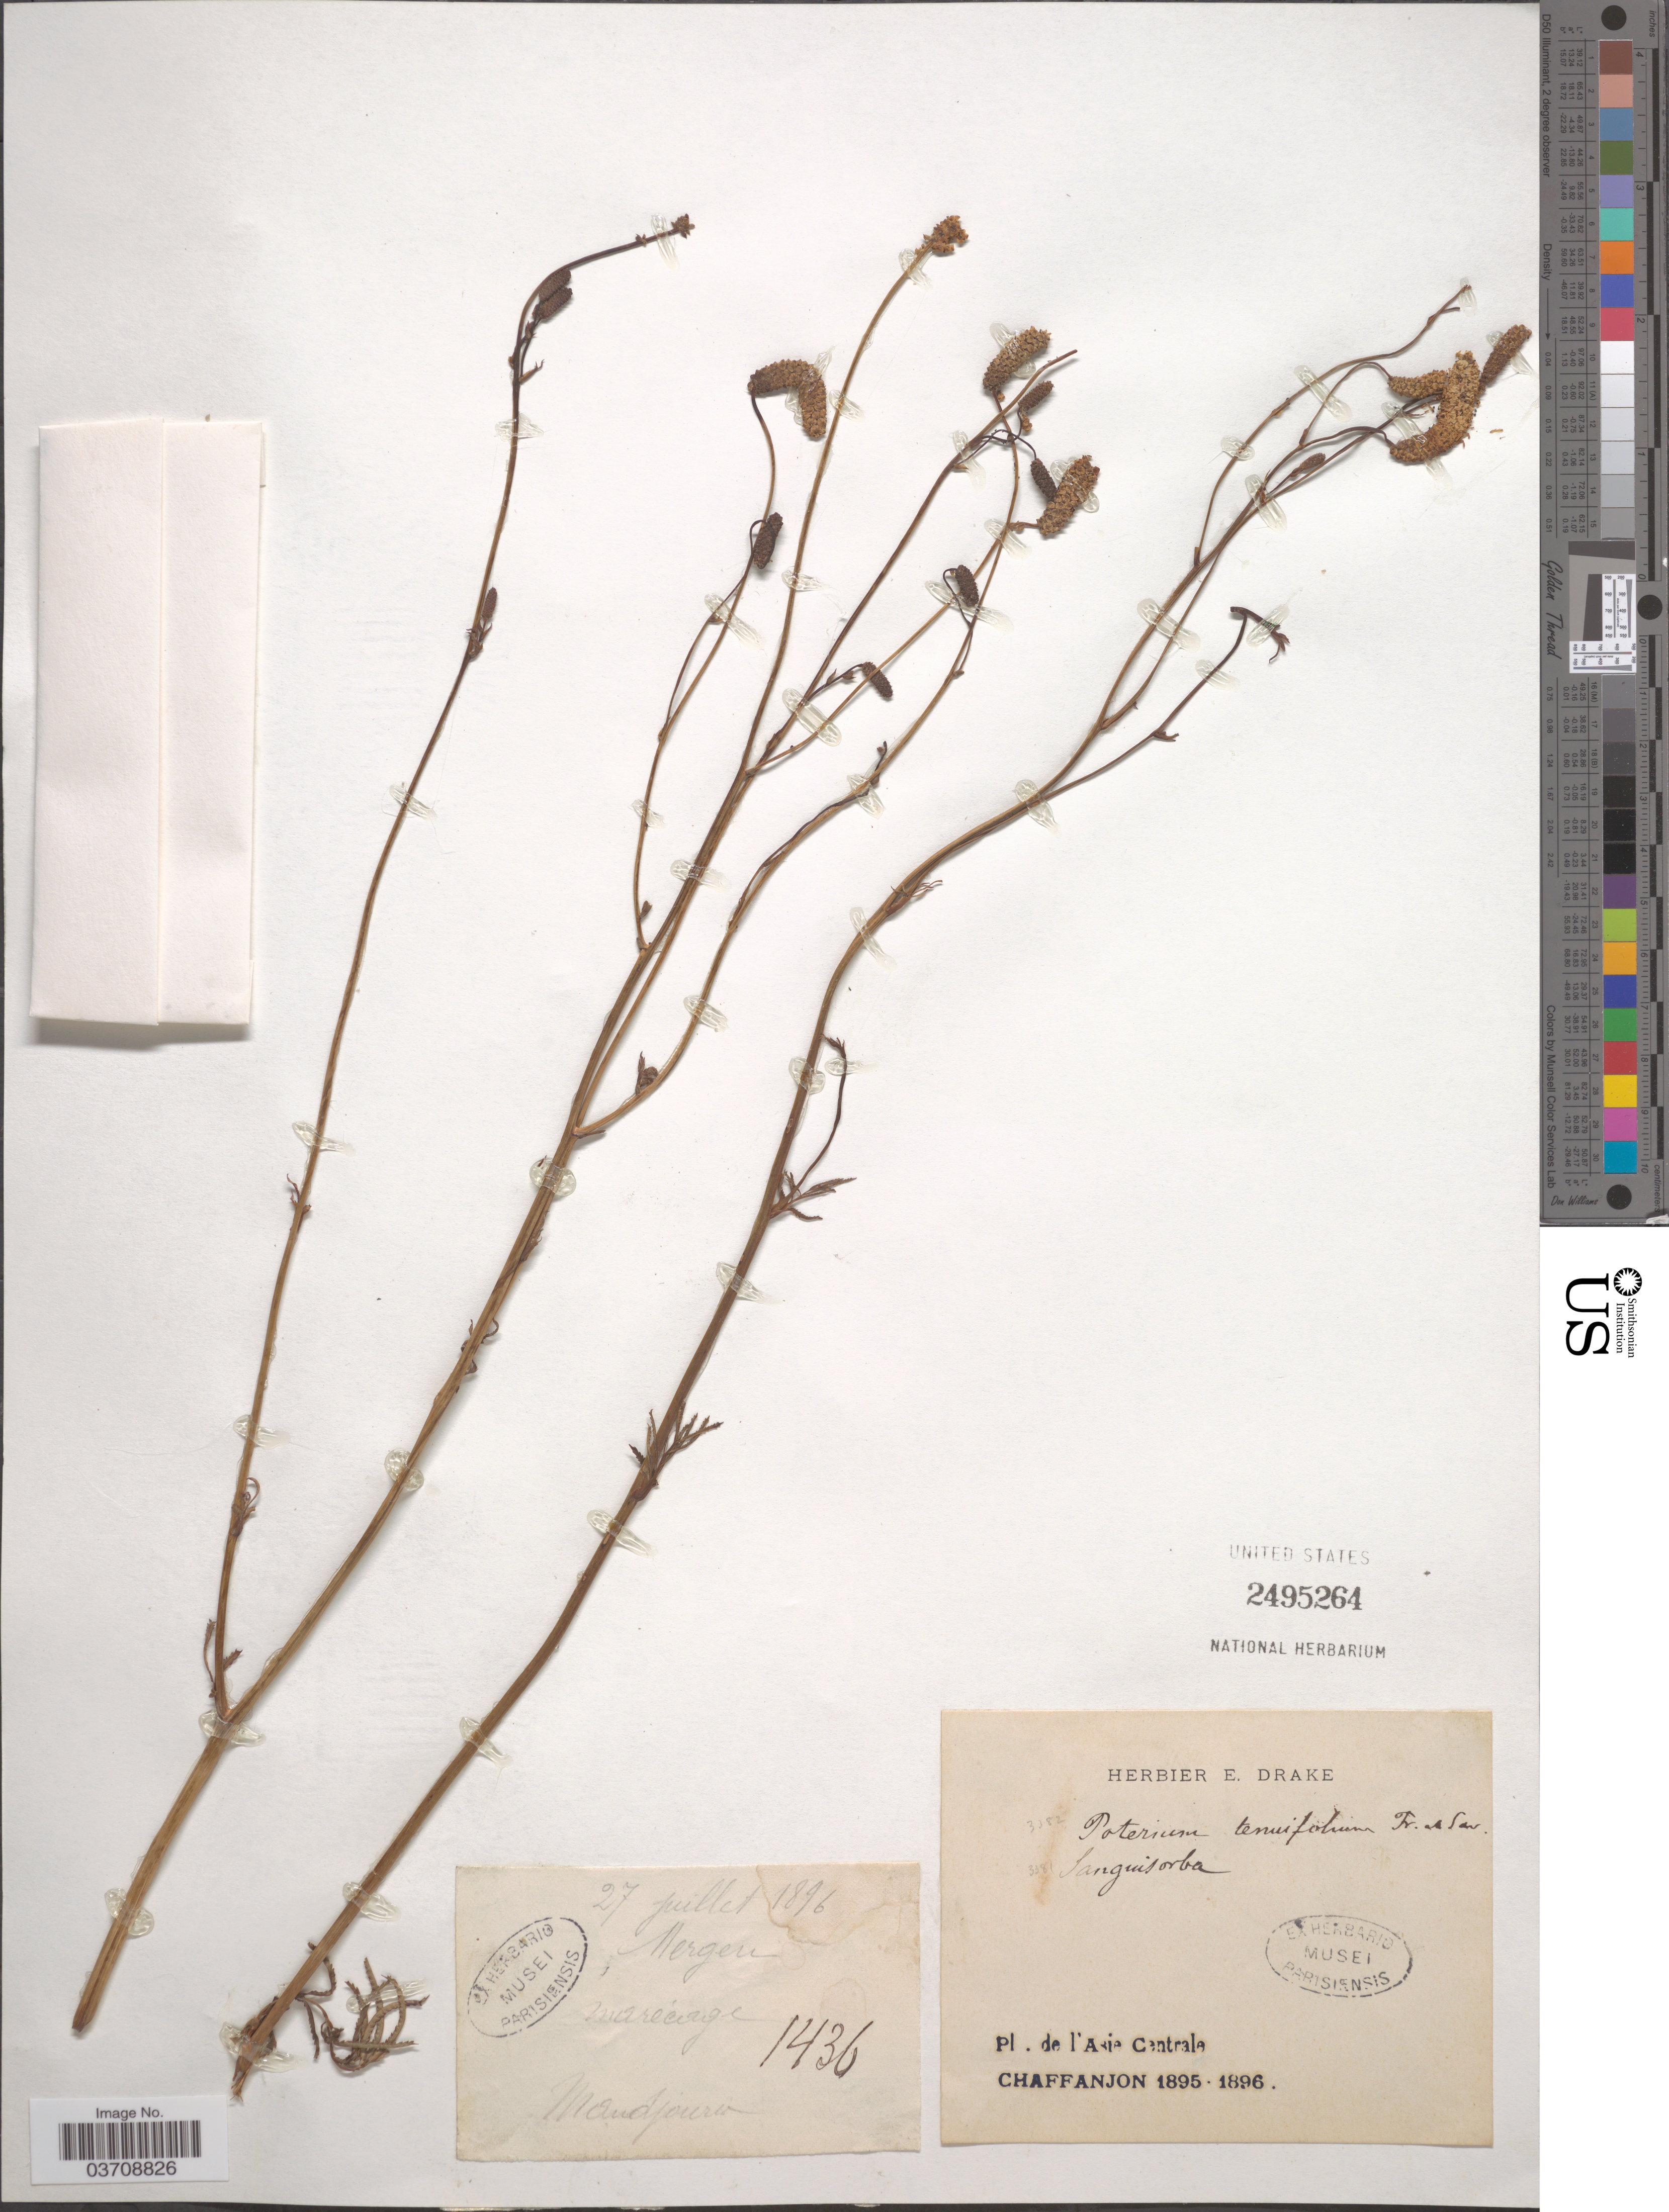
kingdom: Plantae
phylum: Tracheophyta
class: Magnoliopsida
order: Rosales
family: Rosaceae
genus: Sanguisorba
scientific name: Sanguisorba tenuifolia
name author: Fisch. ex Link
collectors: -. Chaffanjon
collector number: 1436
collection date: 1896-08-27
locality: Mergen. Marecirige. Mandjoura. [interpreted] L'Asie Centrale.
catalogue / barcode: US 2495264